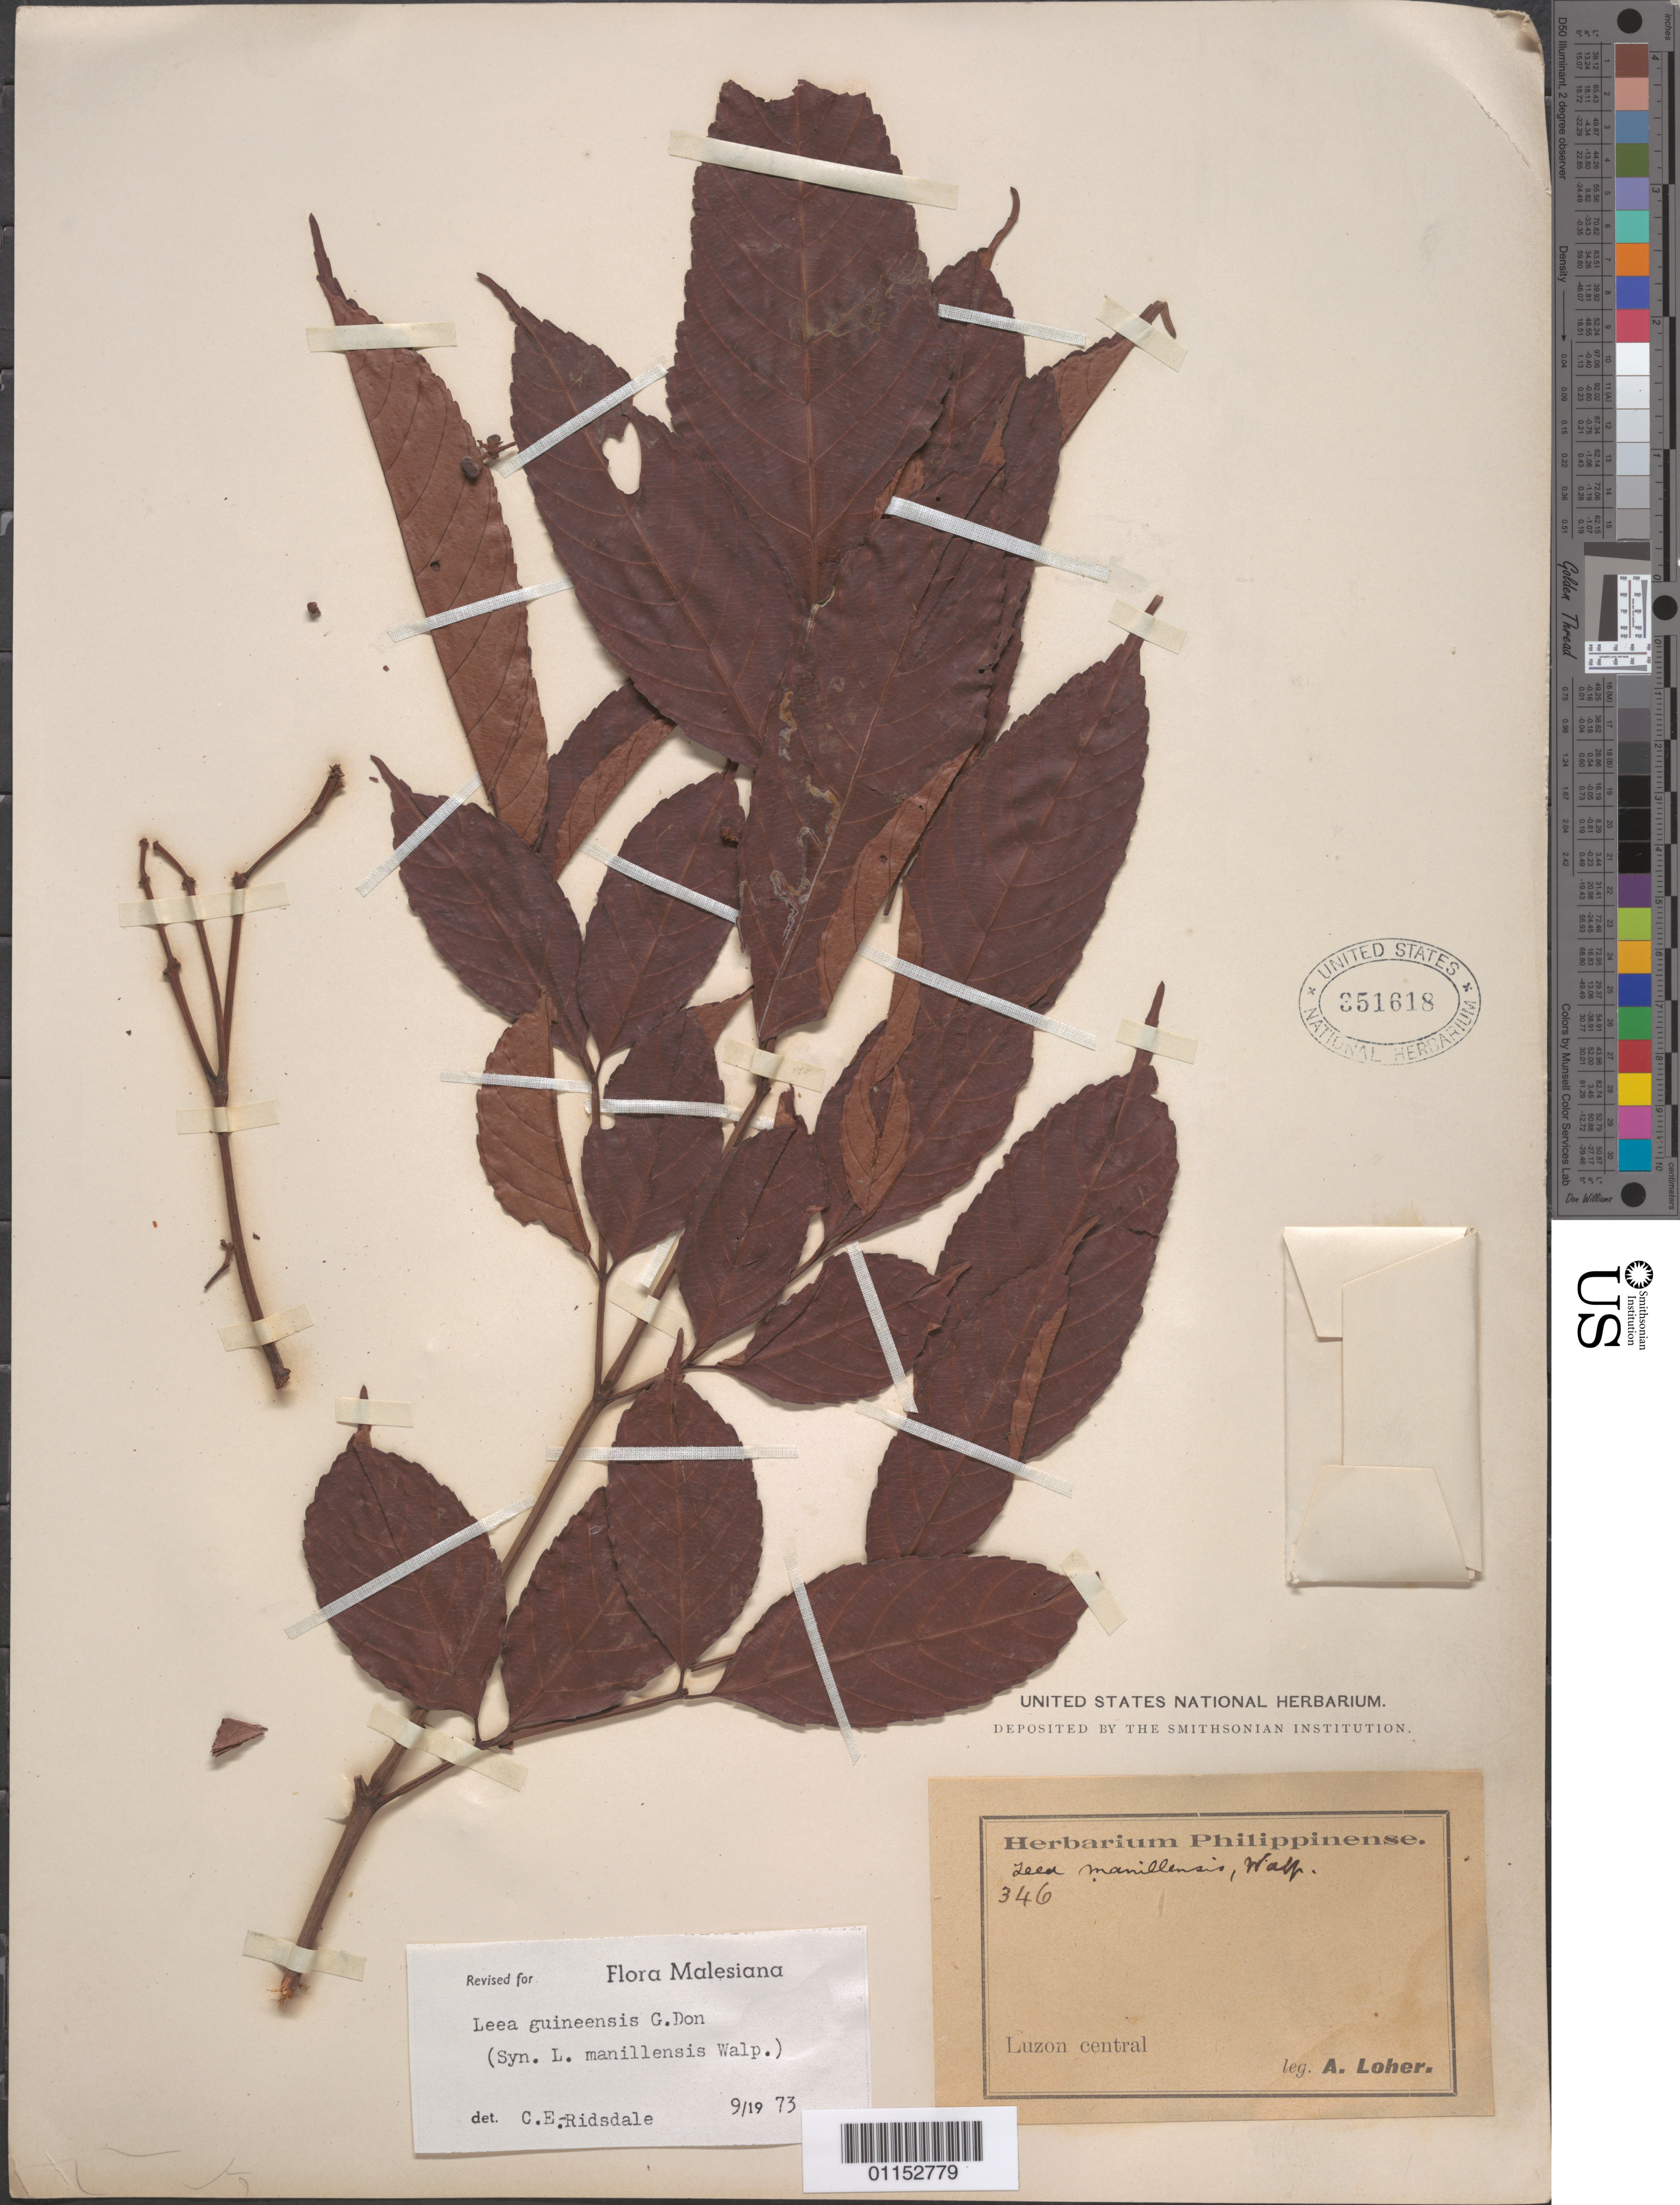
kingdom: Plantae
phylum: Tracheophyta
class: Magnoliopsida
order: Vitales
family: Vitaceae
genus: Leea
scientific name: Leea guineensis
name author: G. Don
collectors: A. Loher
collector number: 346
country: Philippines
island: Luzon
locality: Luzon central.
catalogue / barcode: US 351618